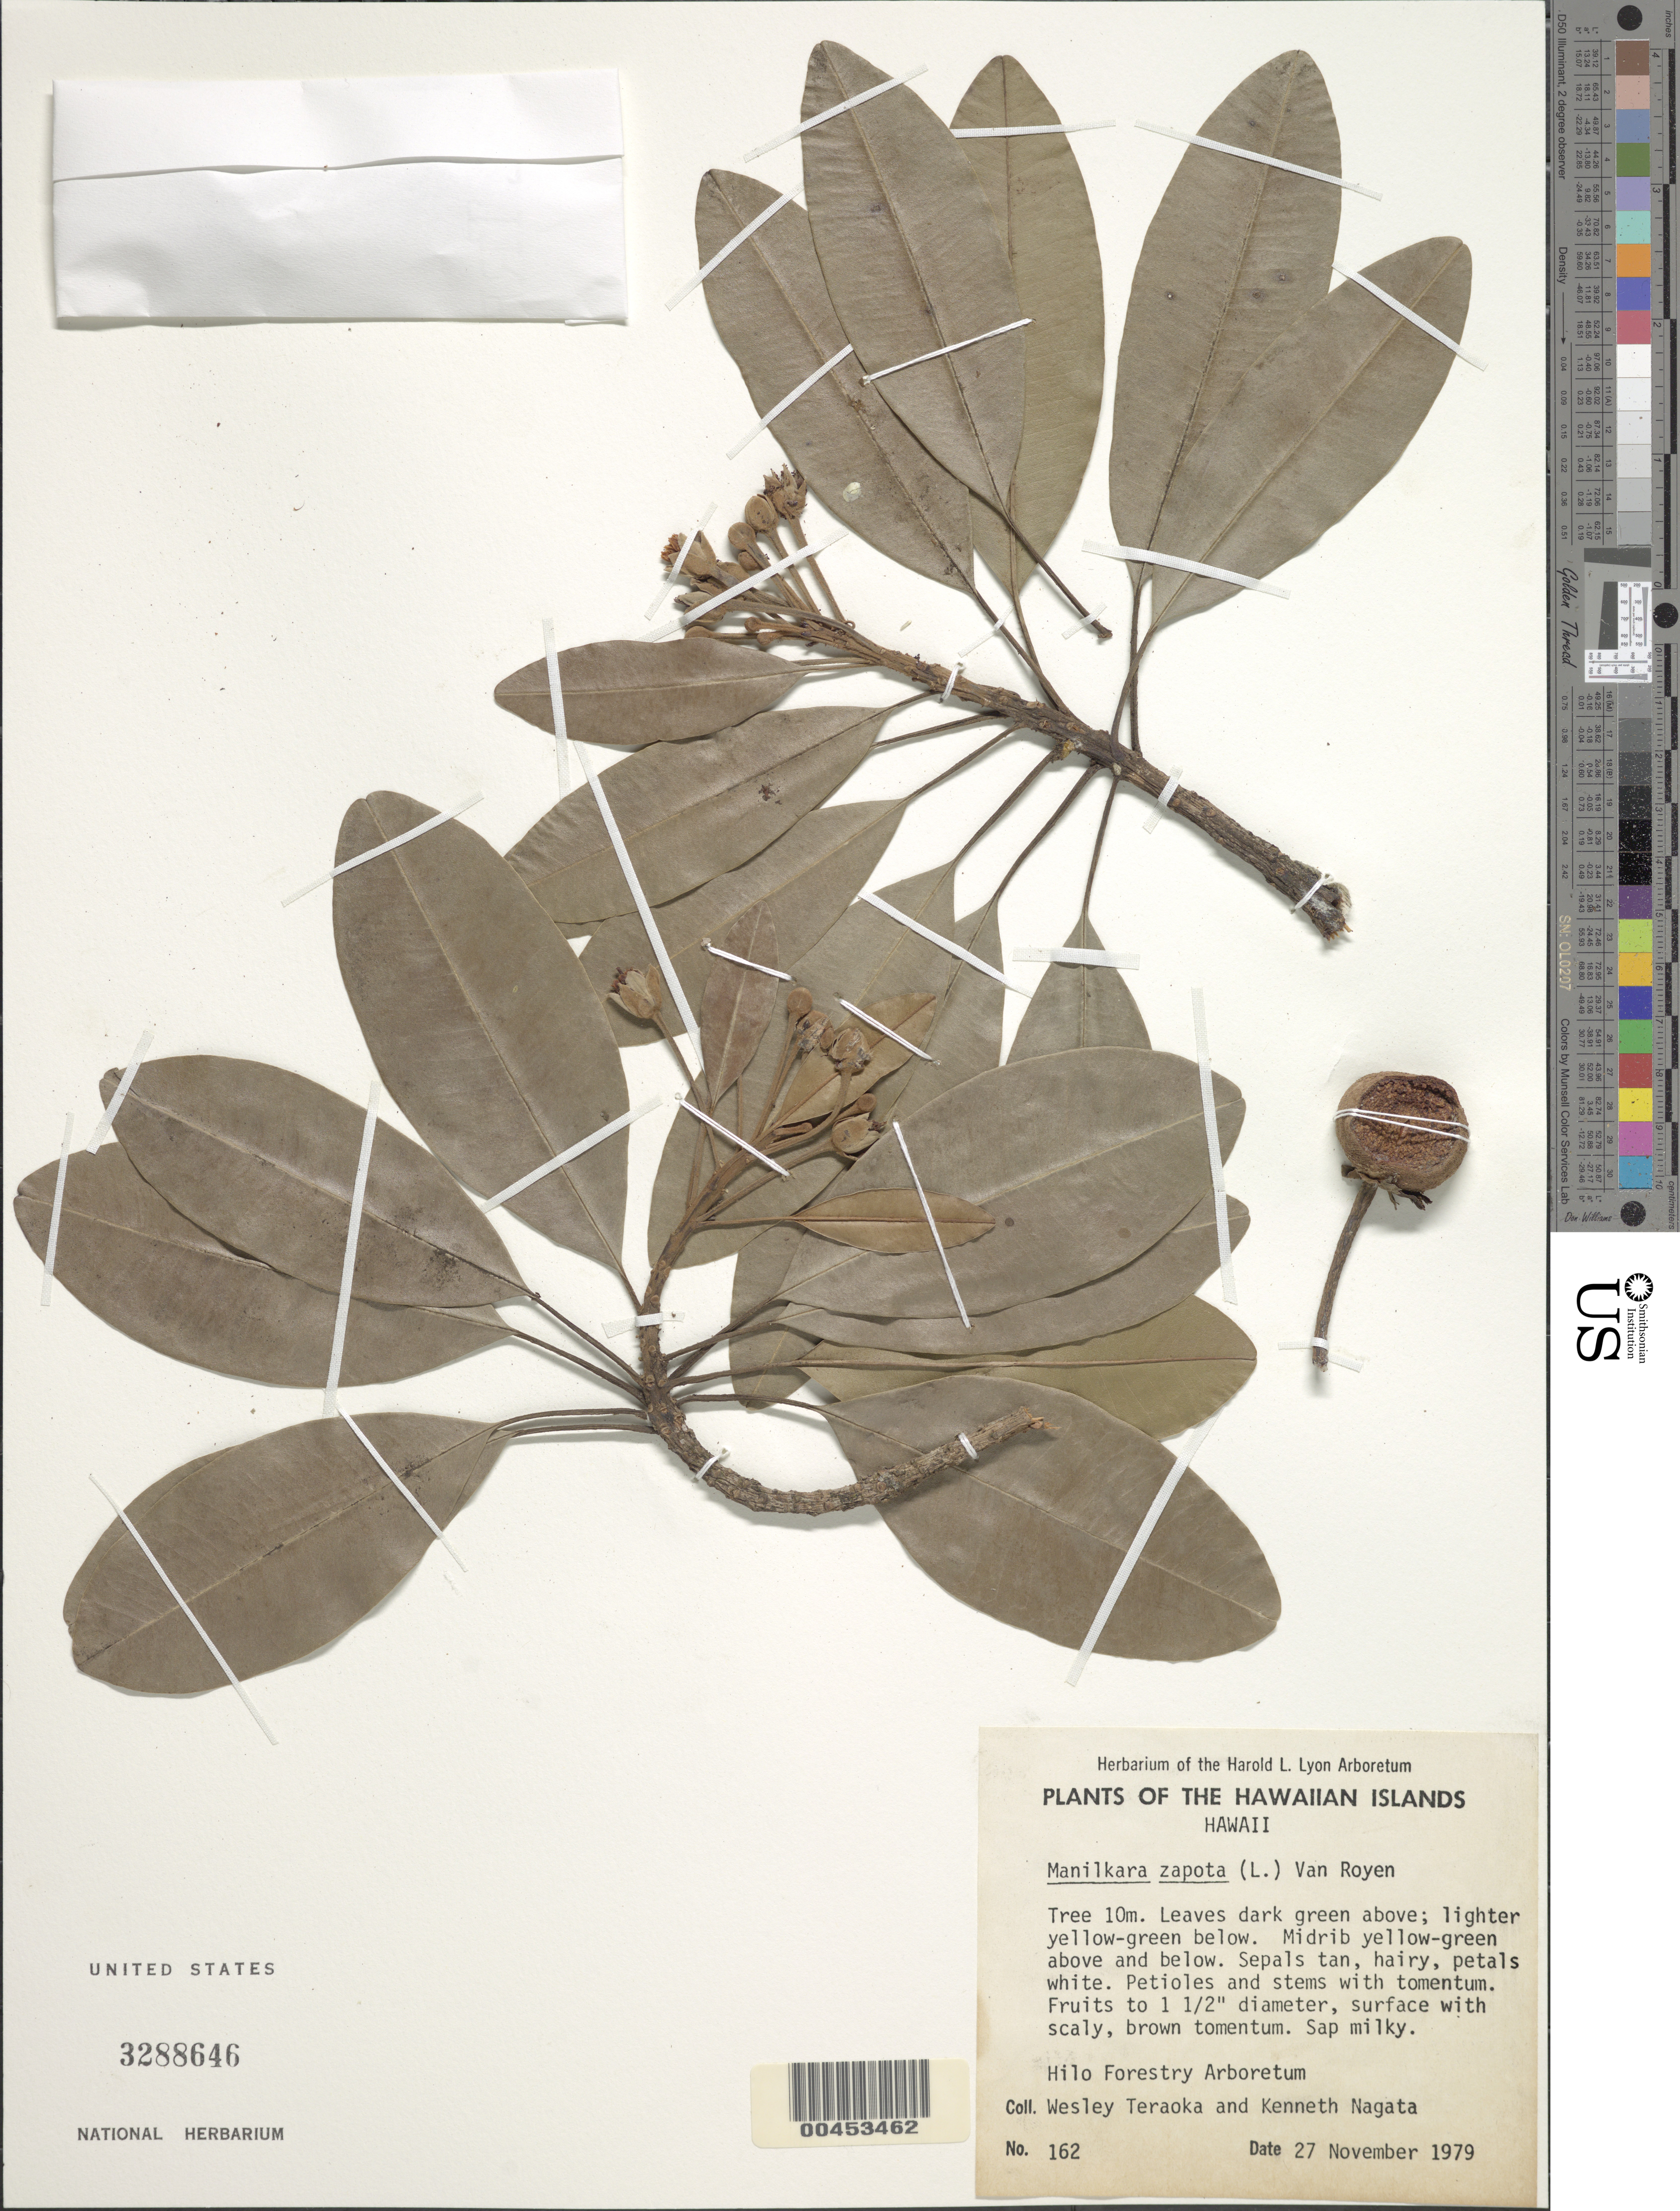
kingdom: Plantae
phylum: Tracheophyta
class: Magnoliopsida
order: Ericales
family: Sapotaceae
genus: Manilkara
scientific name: Manilkara zapota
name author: (L.) P. Royen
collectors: W. Teraoka & K. Nagata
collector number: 162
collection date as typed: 27 Nov 1979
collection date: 1979-11-27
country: United States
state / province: Hawaii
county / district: Hawaii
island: Hawaii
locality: Hilo Forestry Arboretum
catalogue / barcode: US 3288646